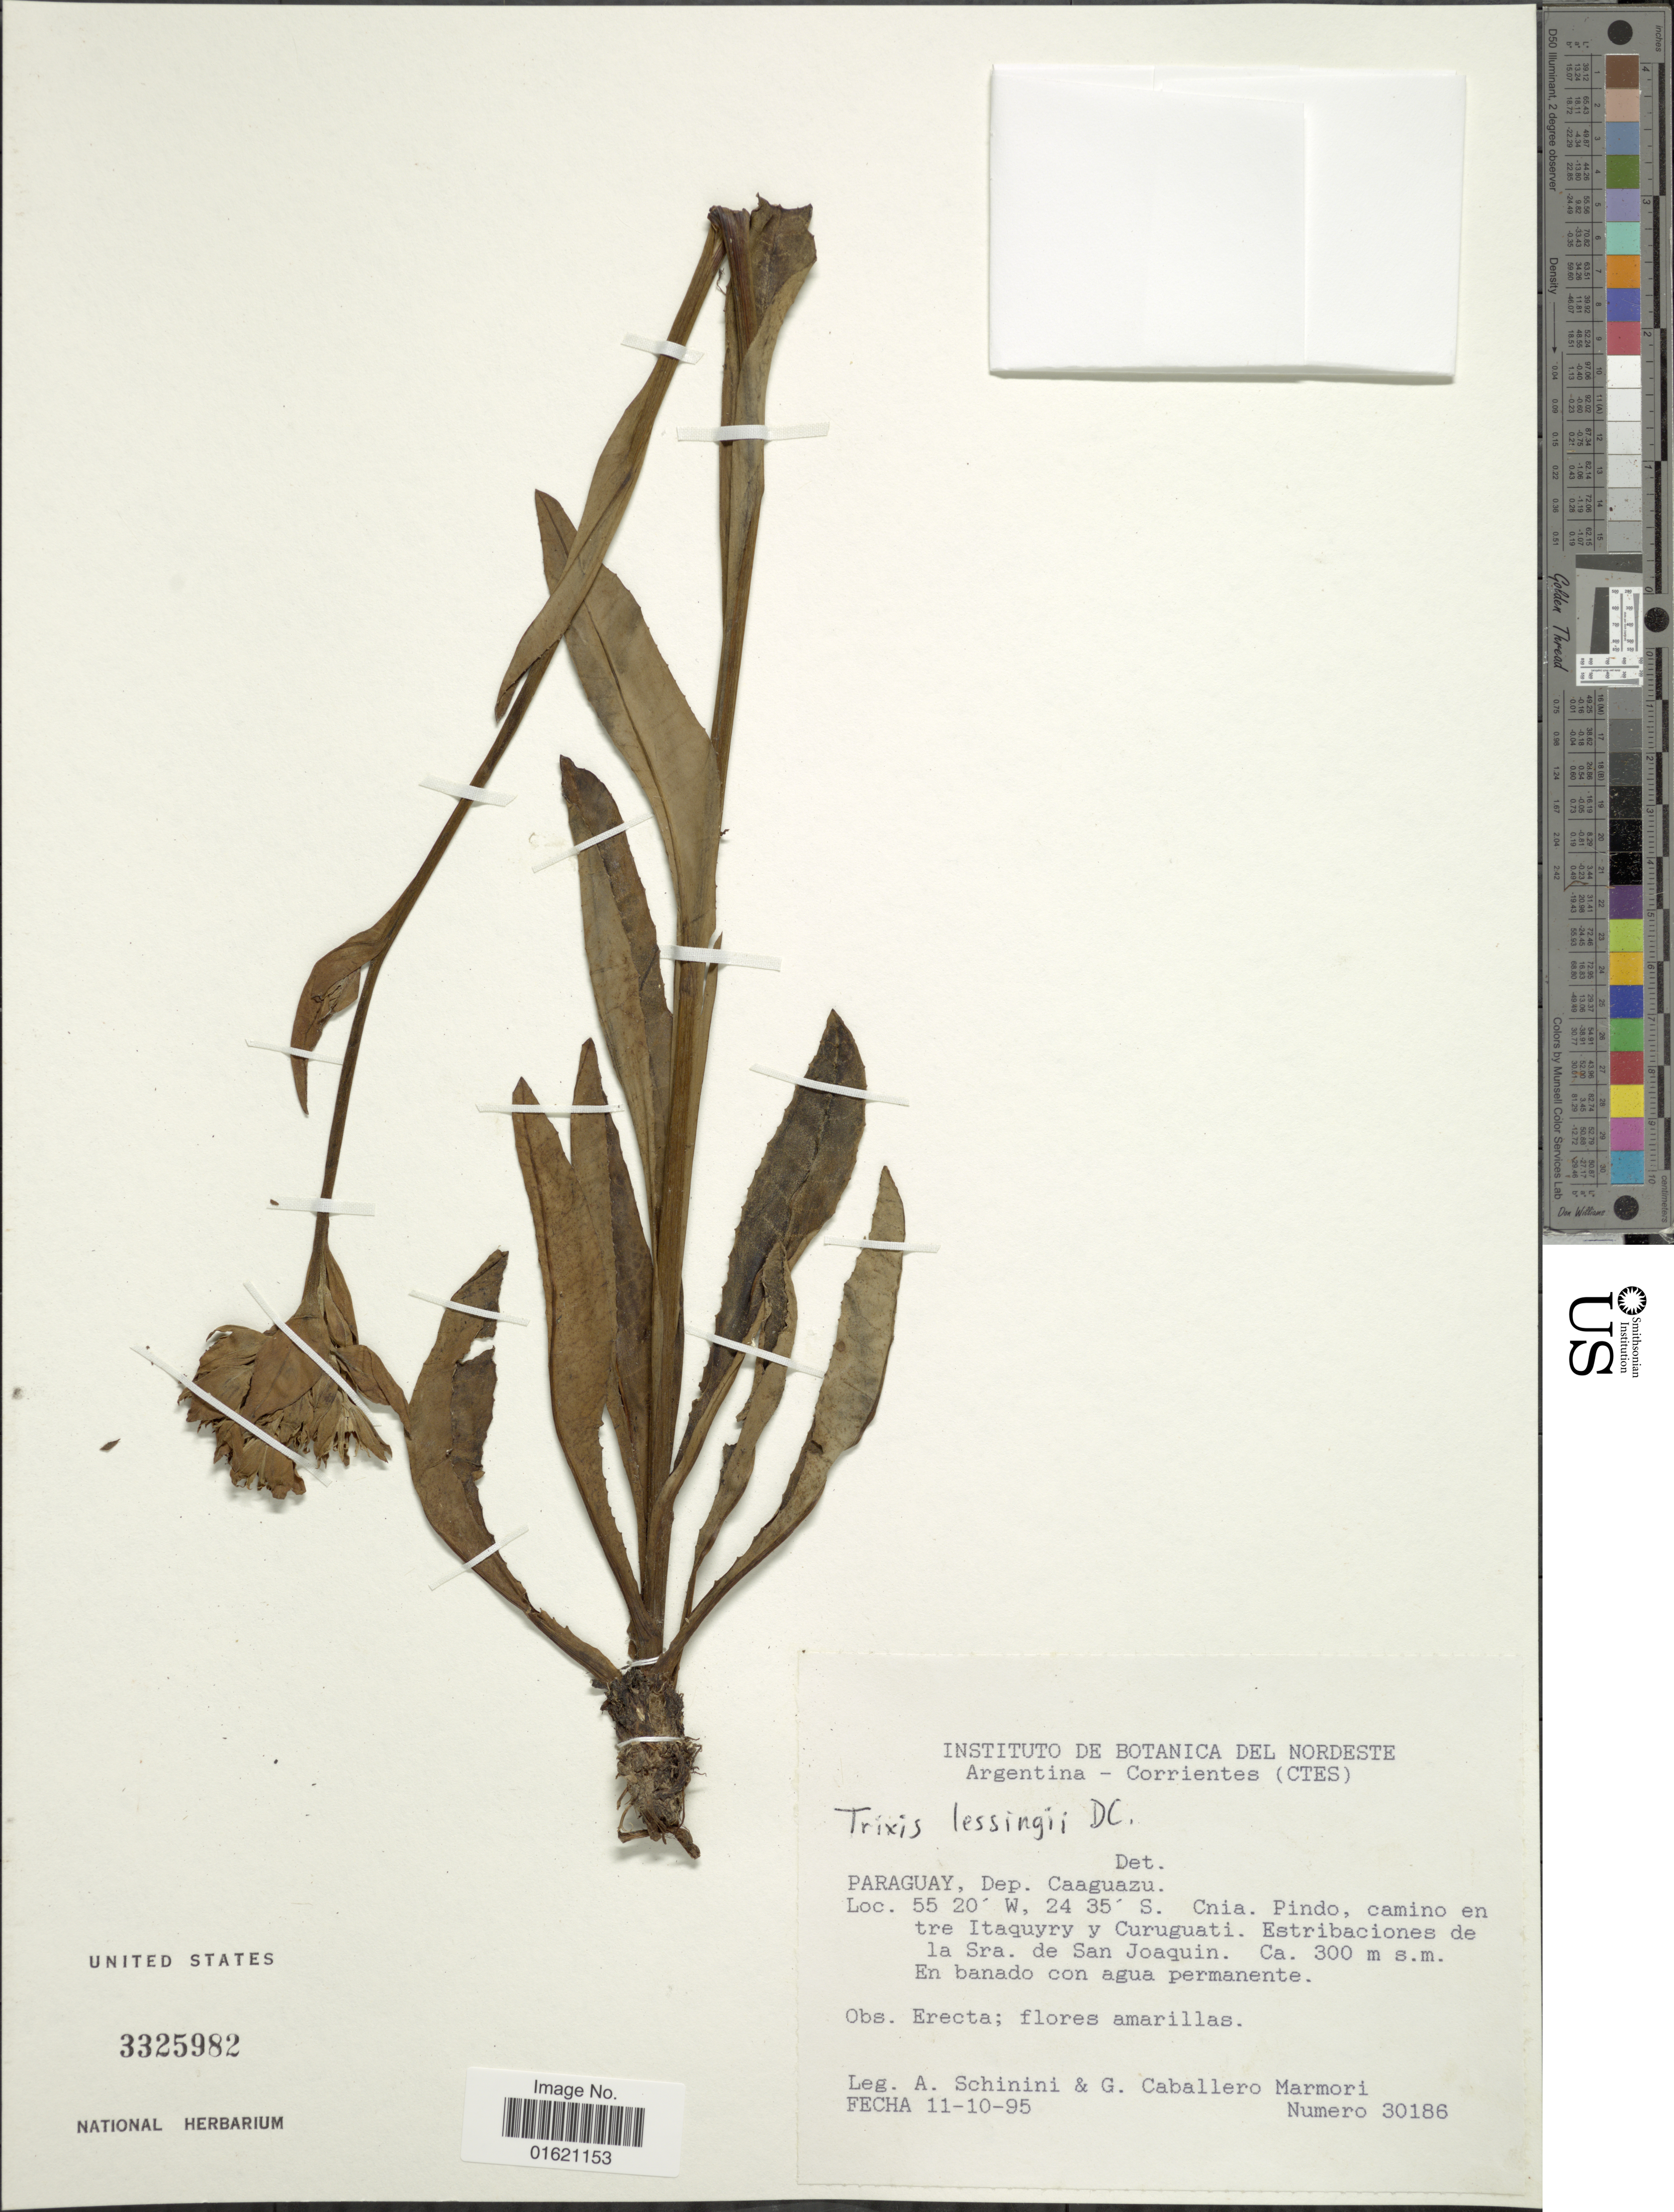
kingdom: Plantae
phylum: Tracheophyta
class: Magnoliopsida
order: Asterales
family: Asteraceae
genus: Trixis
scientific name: Trixis lessingii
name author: DC.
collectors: A. Schinini & G. Caballero Marmori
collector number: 30186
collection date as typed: Transcribed d/m/y: 11/10/95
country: Paraguay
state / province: Caaguazu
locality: Cnia. Pindo, camino en tre Itaguyry y Curuguati, estribaciones de la Sra. de San Joaquin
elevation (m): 300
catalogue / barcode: US 3325982